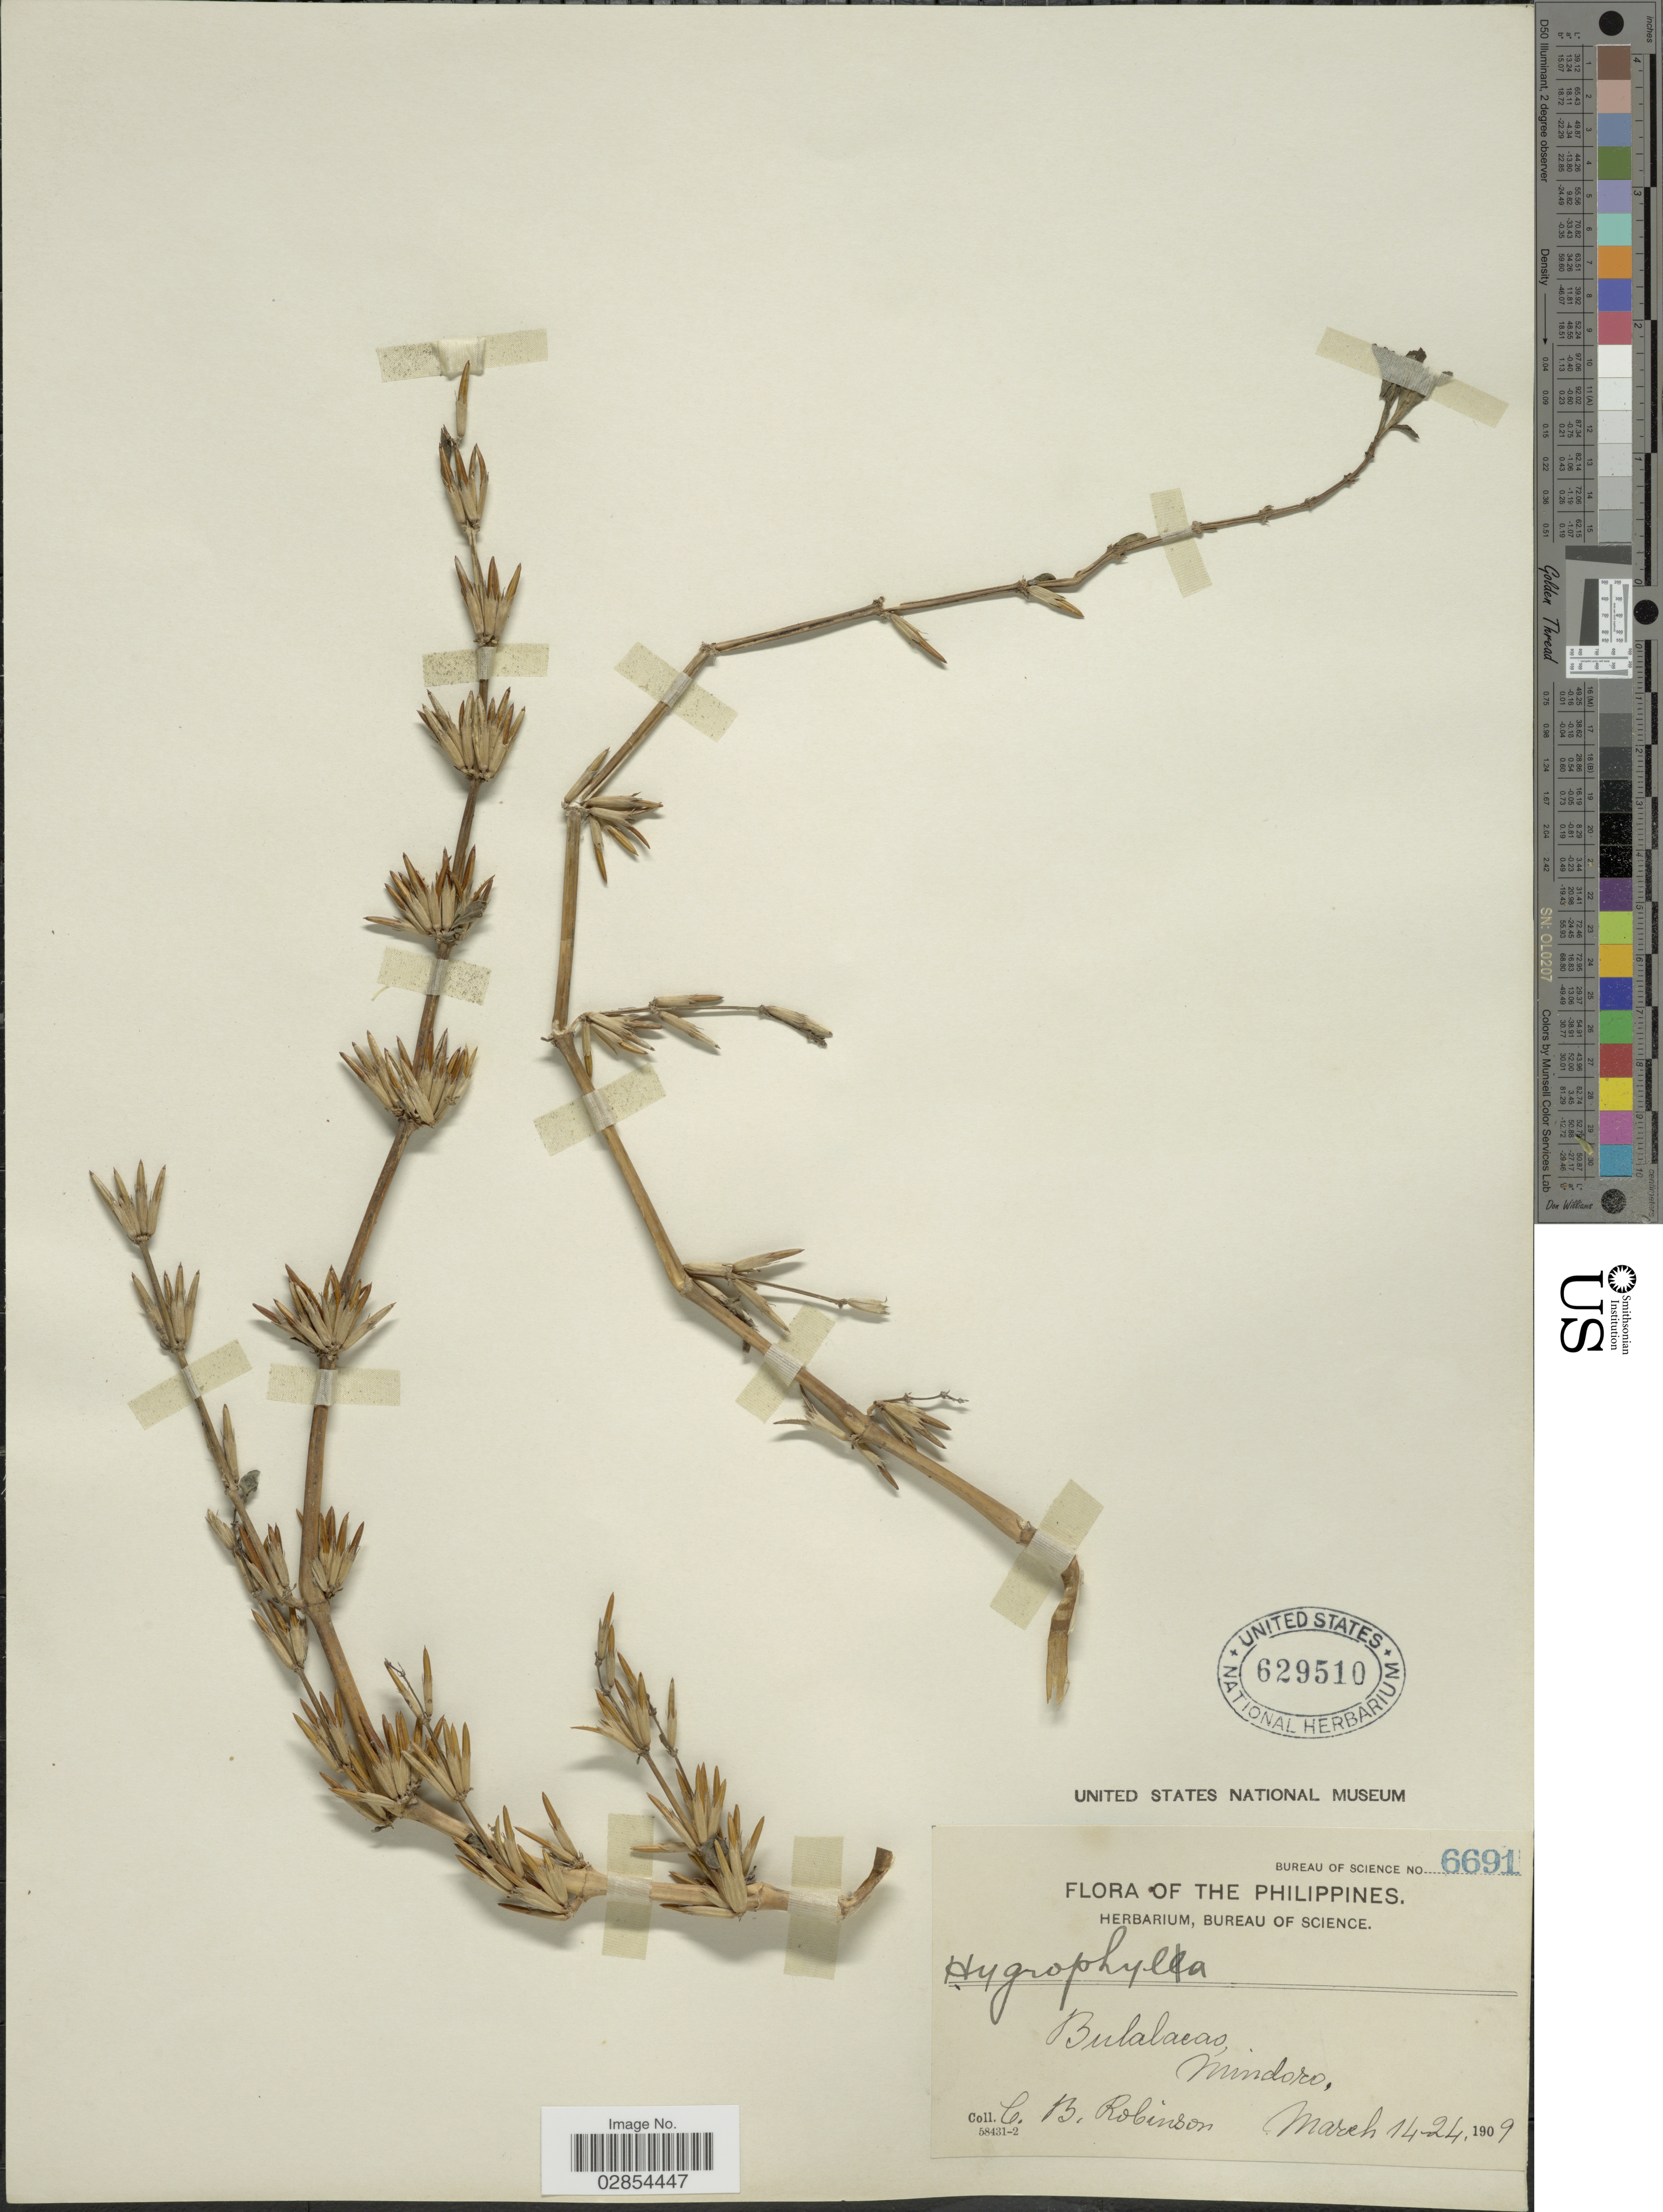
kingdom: Plantae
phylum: Tracheophyta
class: Magnoliopsida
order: Lamiales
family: Acanthaceae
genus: Hygrophila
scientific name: Hygrophila salicifolia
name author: (Vahl) Nees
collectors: C. Robinson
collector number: Bureau of Science 6691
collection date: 1909-03-14/1909-03-24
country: Philippines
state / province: Mimaropa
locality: Bulalacas, Mindoro.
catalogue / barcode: US 629510